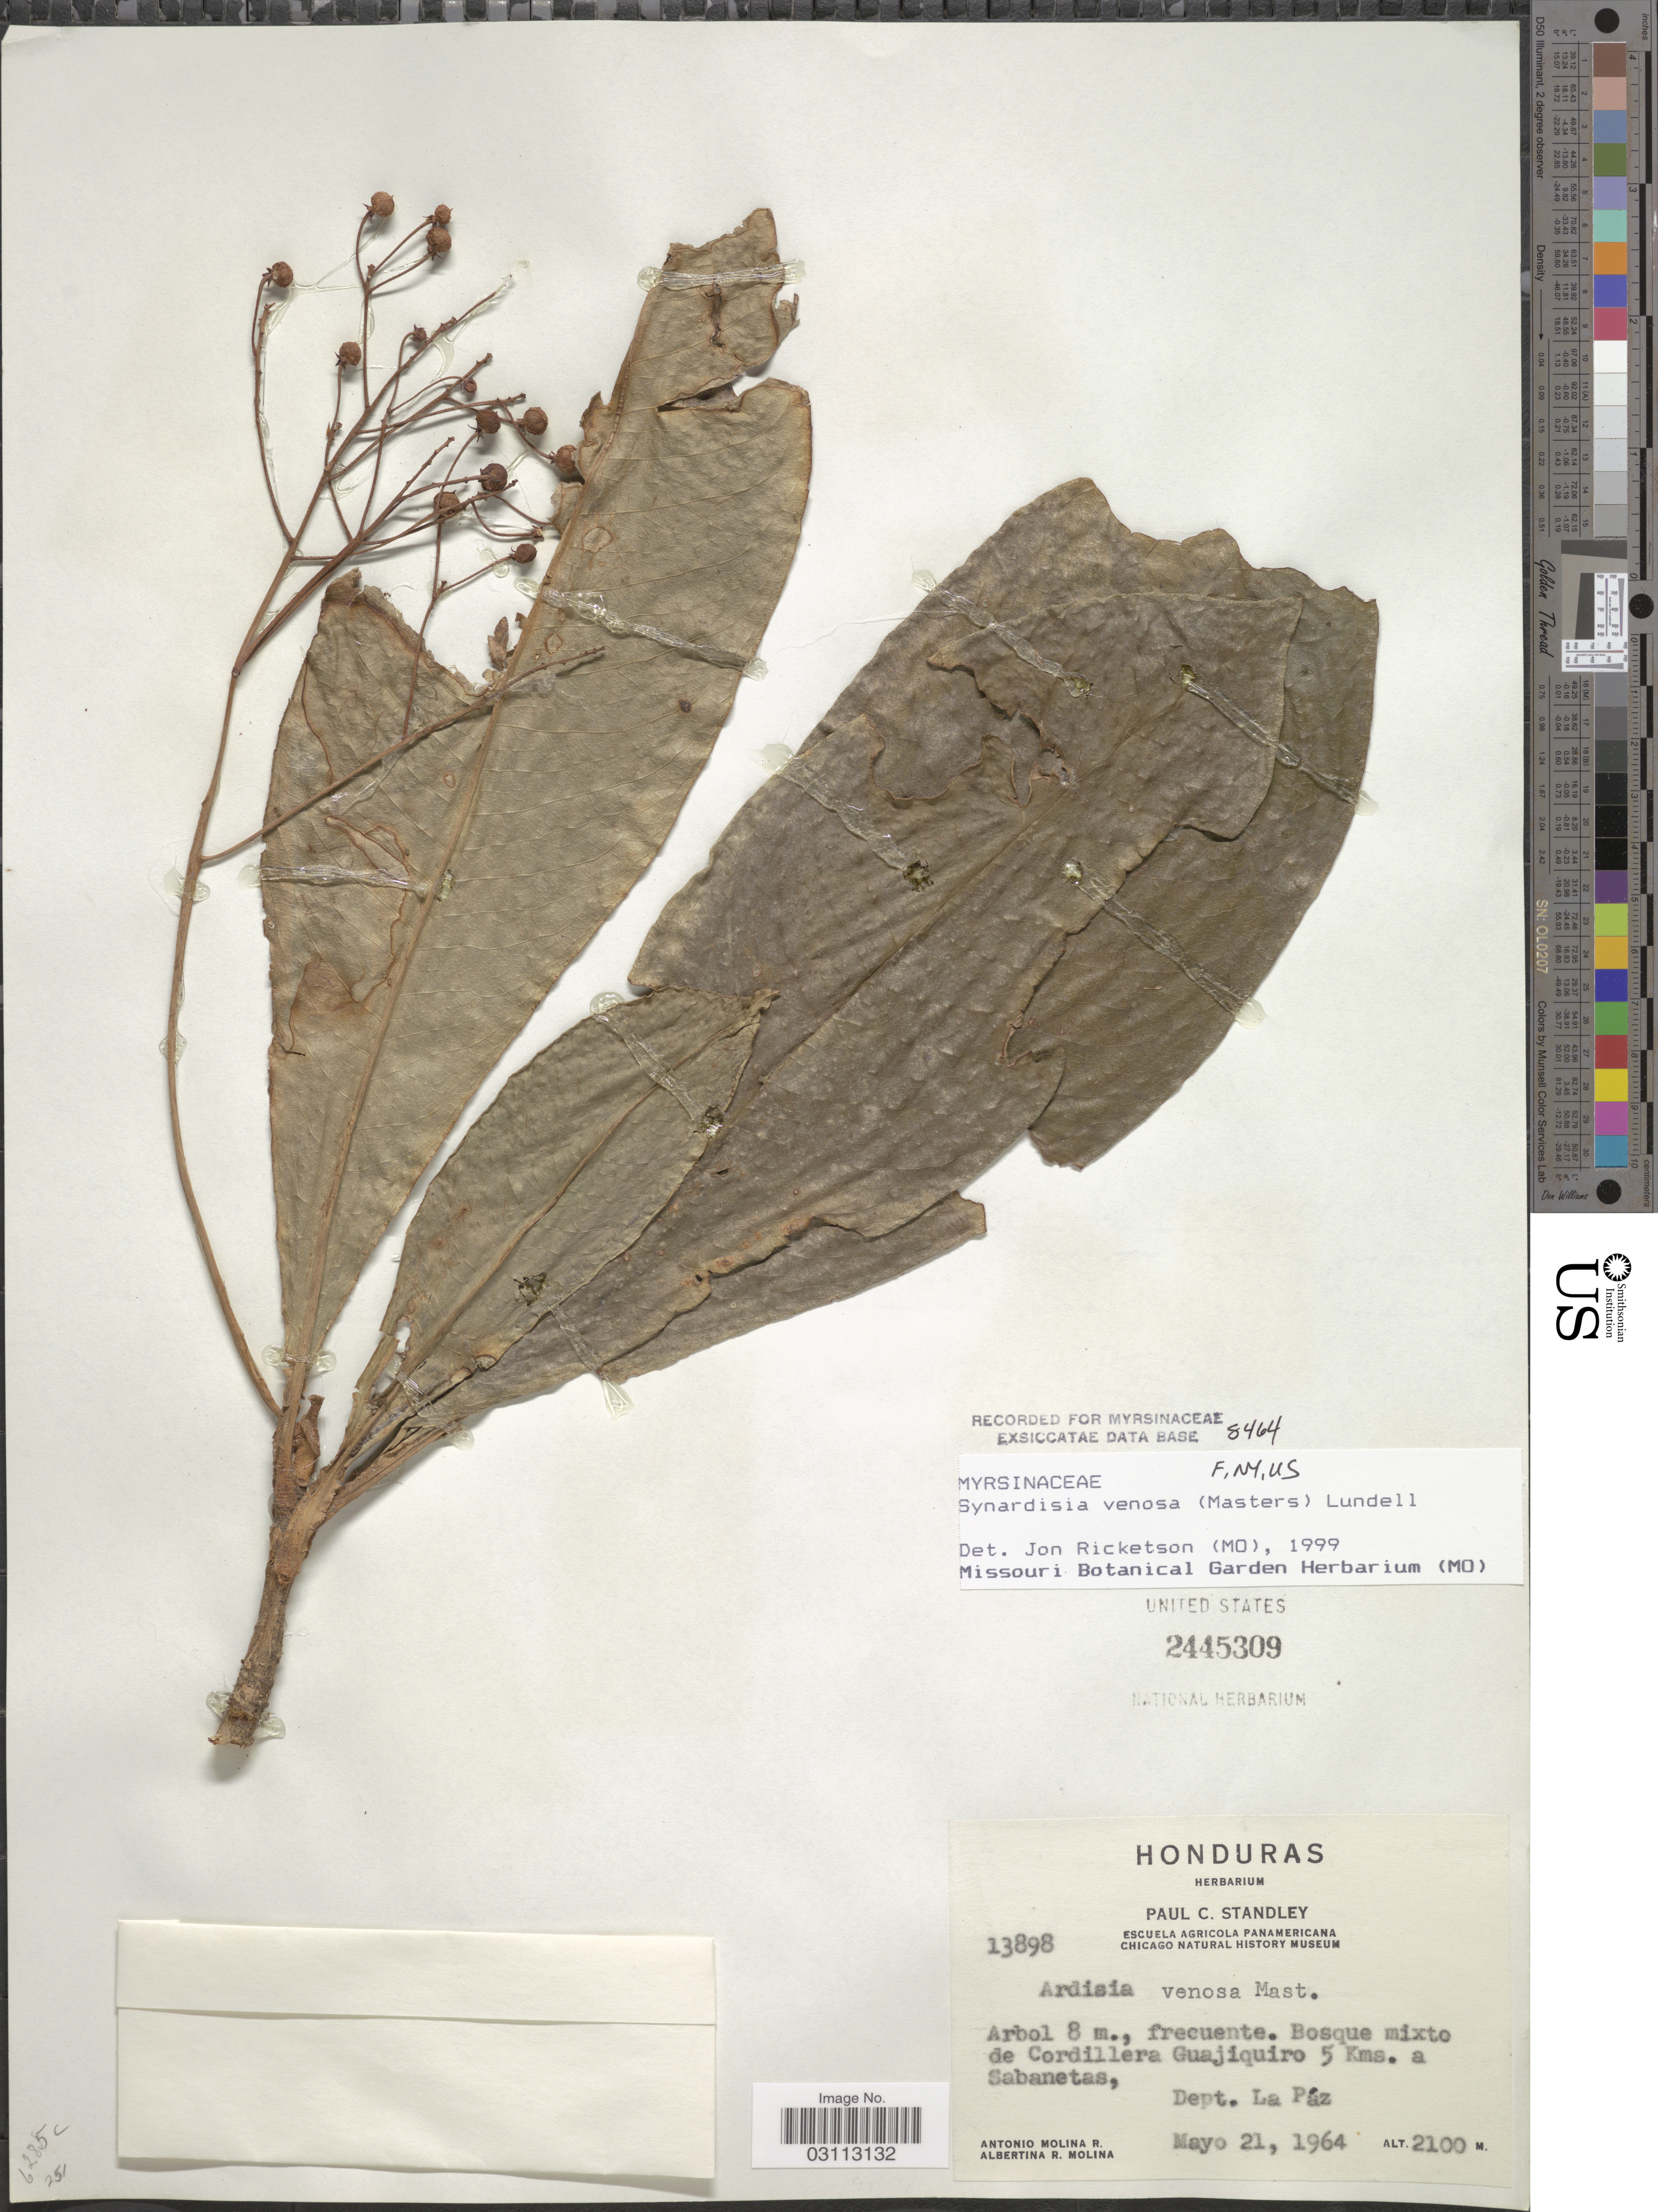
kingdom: Plantae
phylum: Tracheophyta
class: Magnoliopsida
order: Ericales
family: Primulaceae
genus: Synardisia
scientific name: Synardisia venosa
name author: (Mast.) Lundell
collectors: A. Molina R. & A. R. Molina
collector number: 13898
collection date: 1964-05-21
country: Honduras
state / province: La Paz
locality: Bosque mixto de Cordillera Guajiquiro 5 Kms. a Sabanetas, Dept. La Páz.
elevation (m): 2100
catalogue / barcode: US 2445309